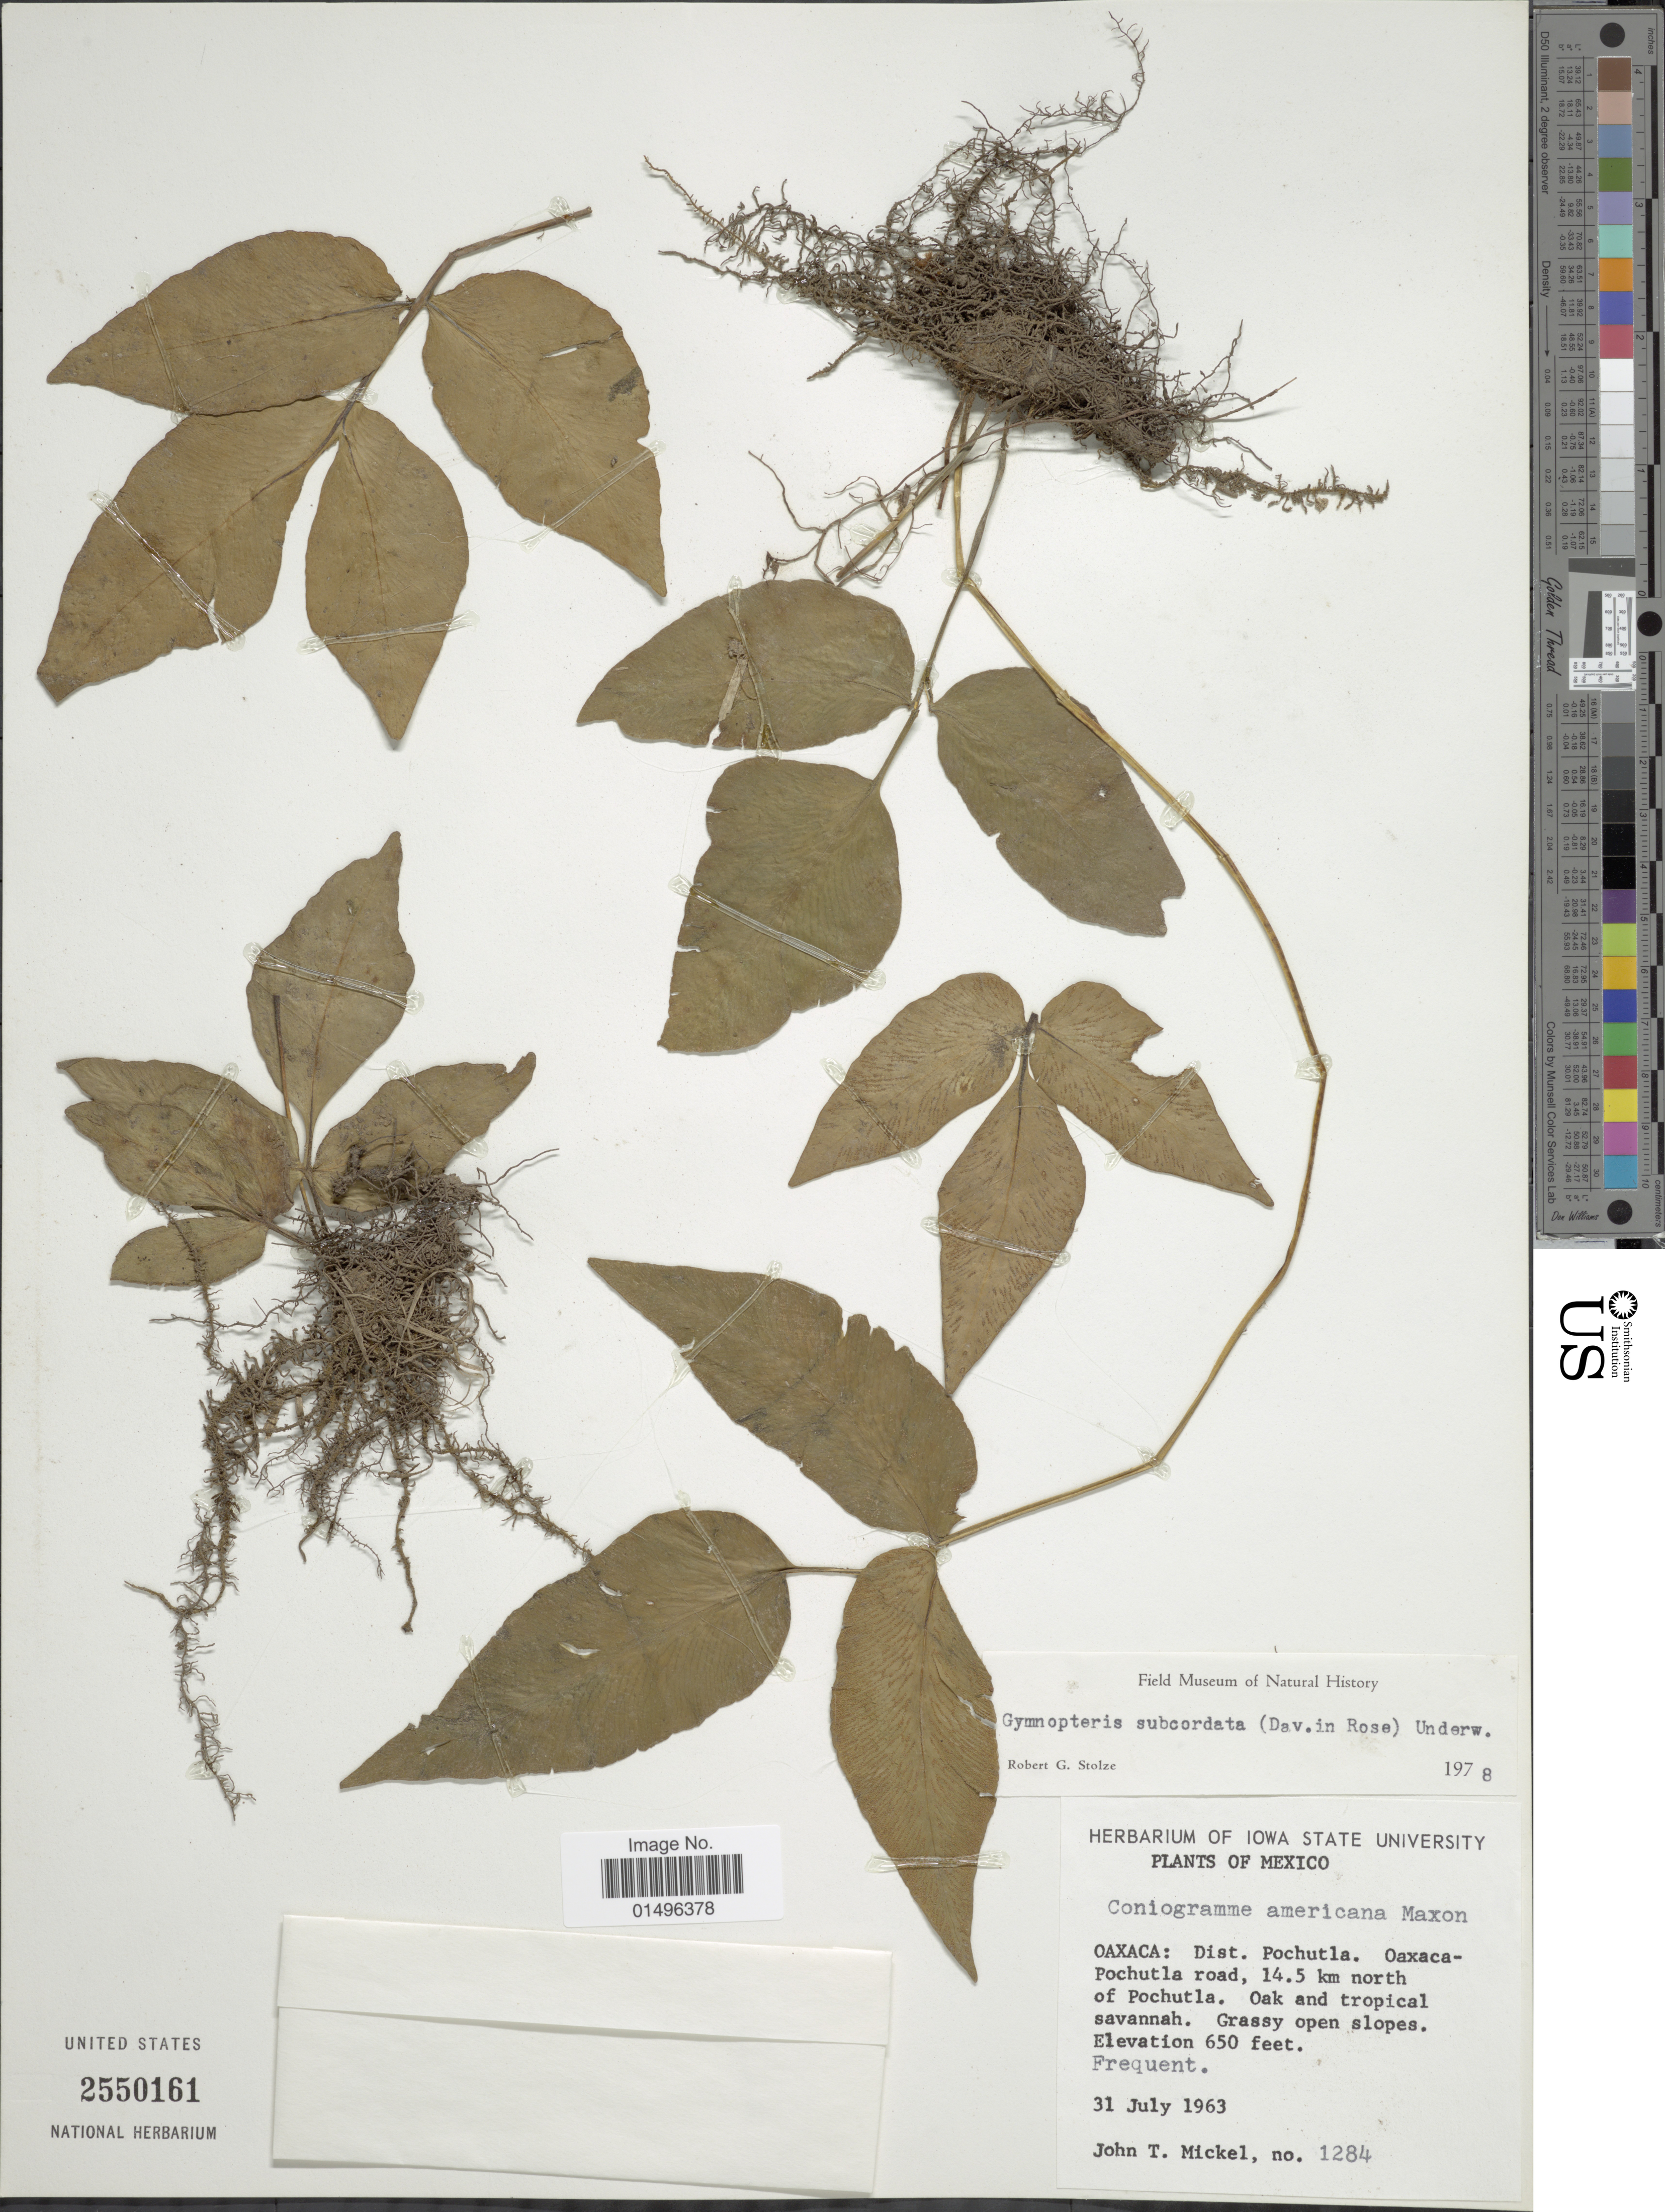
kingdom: Plantae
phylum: Tracheophyta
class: Polypodiopsida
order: Polypodiales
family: Pteridaceae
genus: Hemionitis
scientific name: Hemionitis subcordata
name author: (D.C. Eaton & Davenp.) Mickel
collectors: J. T. Mickel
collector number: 1284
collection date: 1963-07-31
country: Mexico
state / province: Oaxaca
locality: Mexico, Dist. Pochutla, Oaxaca-Pochutla road, 14.5 km north of Pochutla, Oak and tropical savannah.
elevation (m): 198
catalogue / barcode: US 2550161